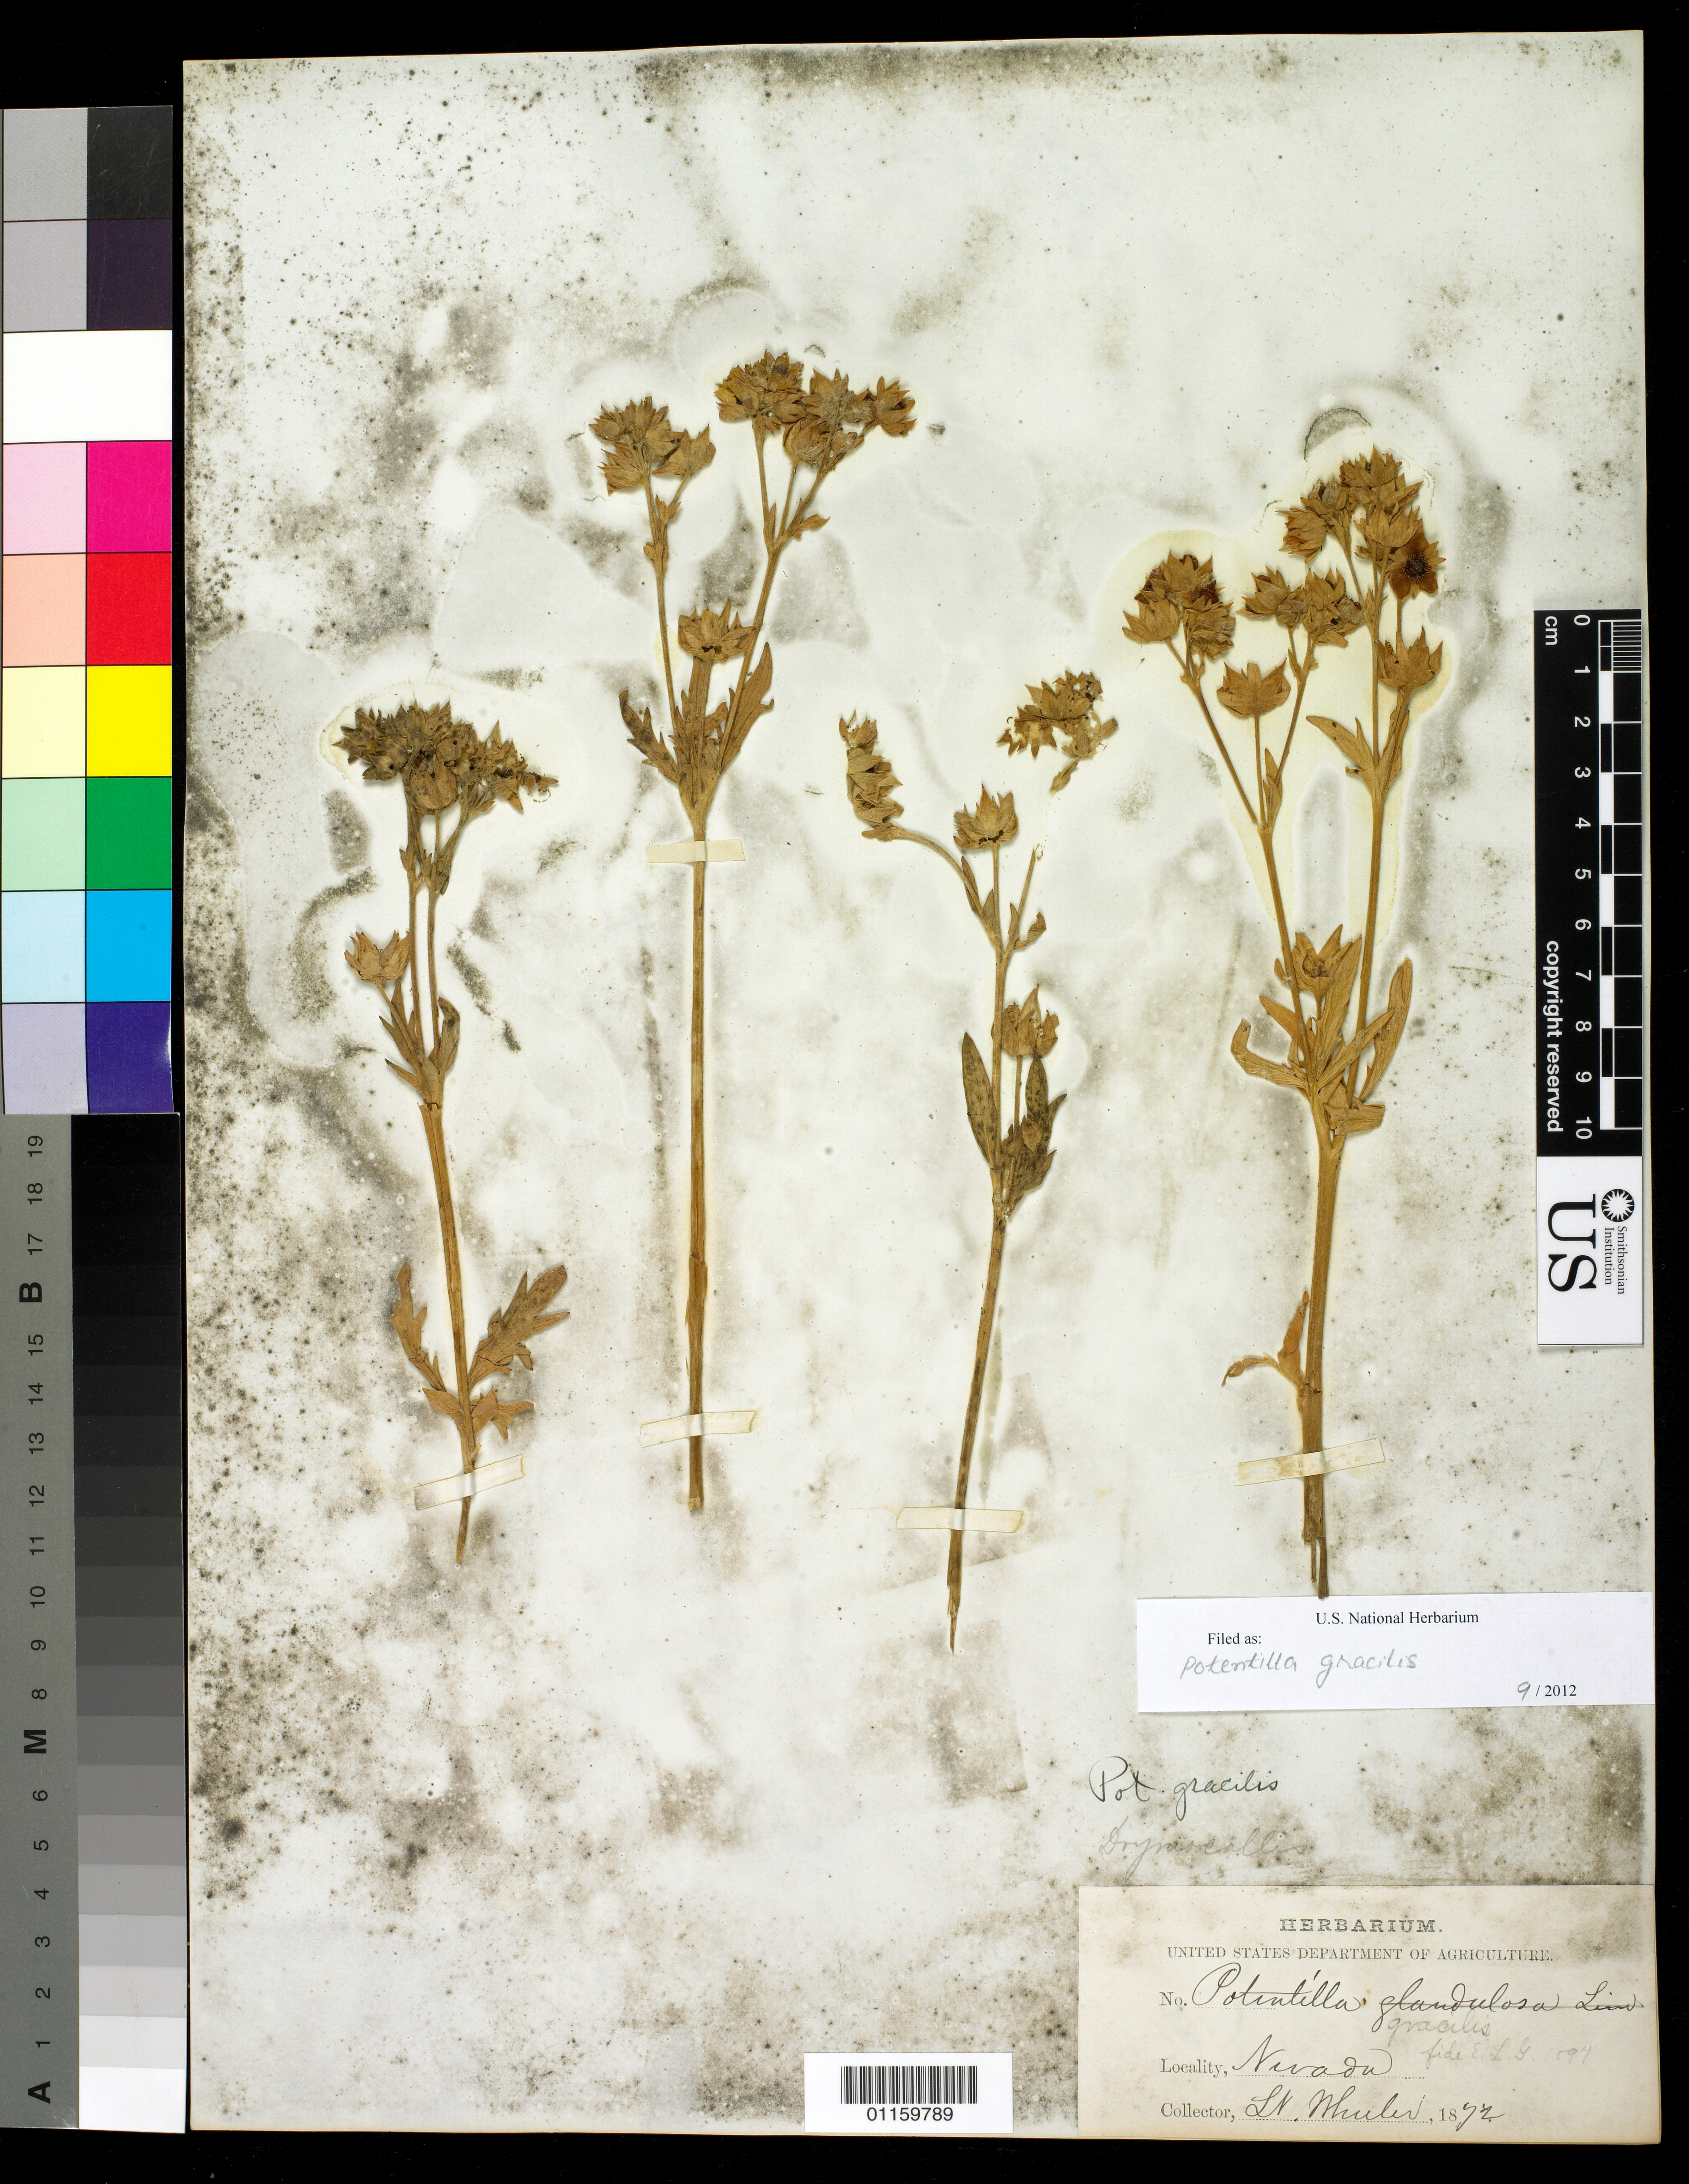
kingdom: Plantae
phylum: Tracheophyta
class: Magnoliopsida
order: Rosales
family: Rosaceae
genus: Potentilla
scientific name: Potentilla gracilis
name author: Douglas ex Hook.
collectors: -- Wheeler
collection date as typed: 1872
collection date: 1872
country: United States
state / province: Nevada